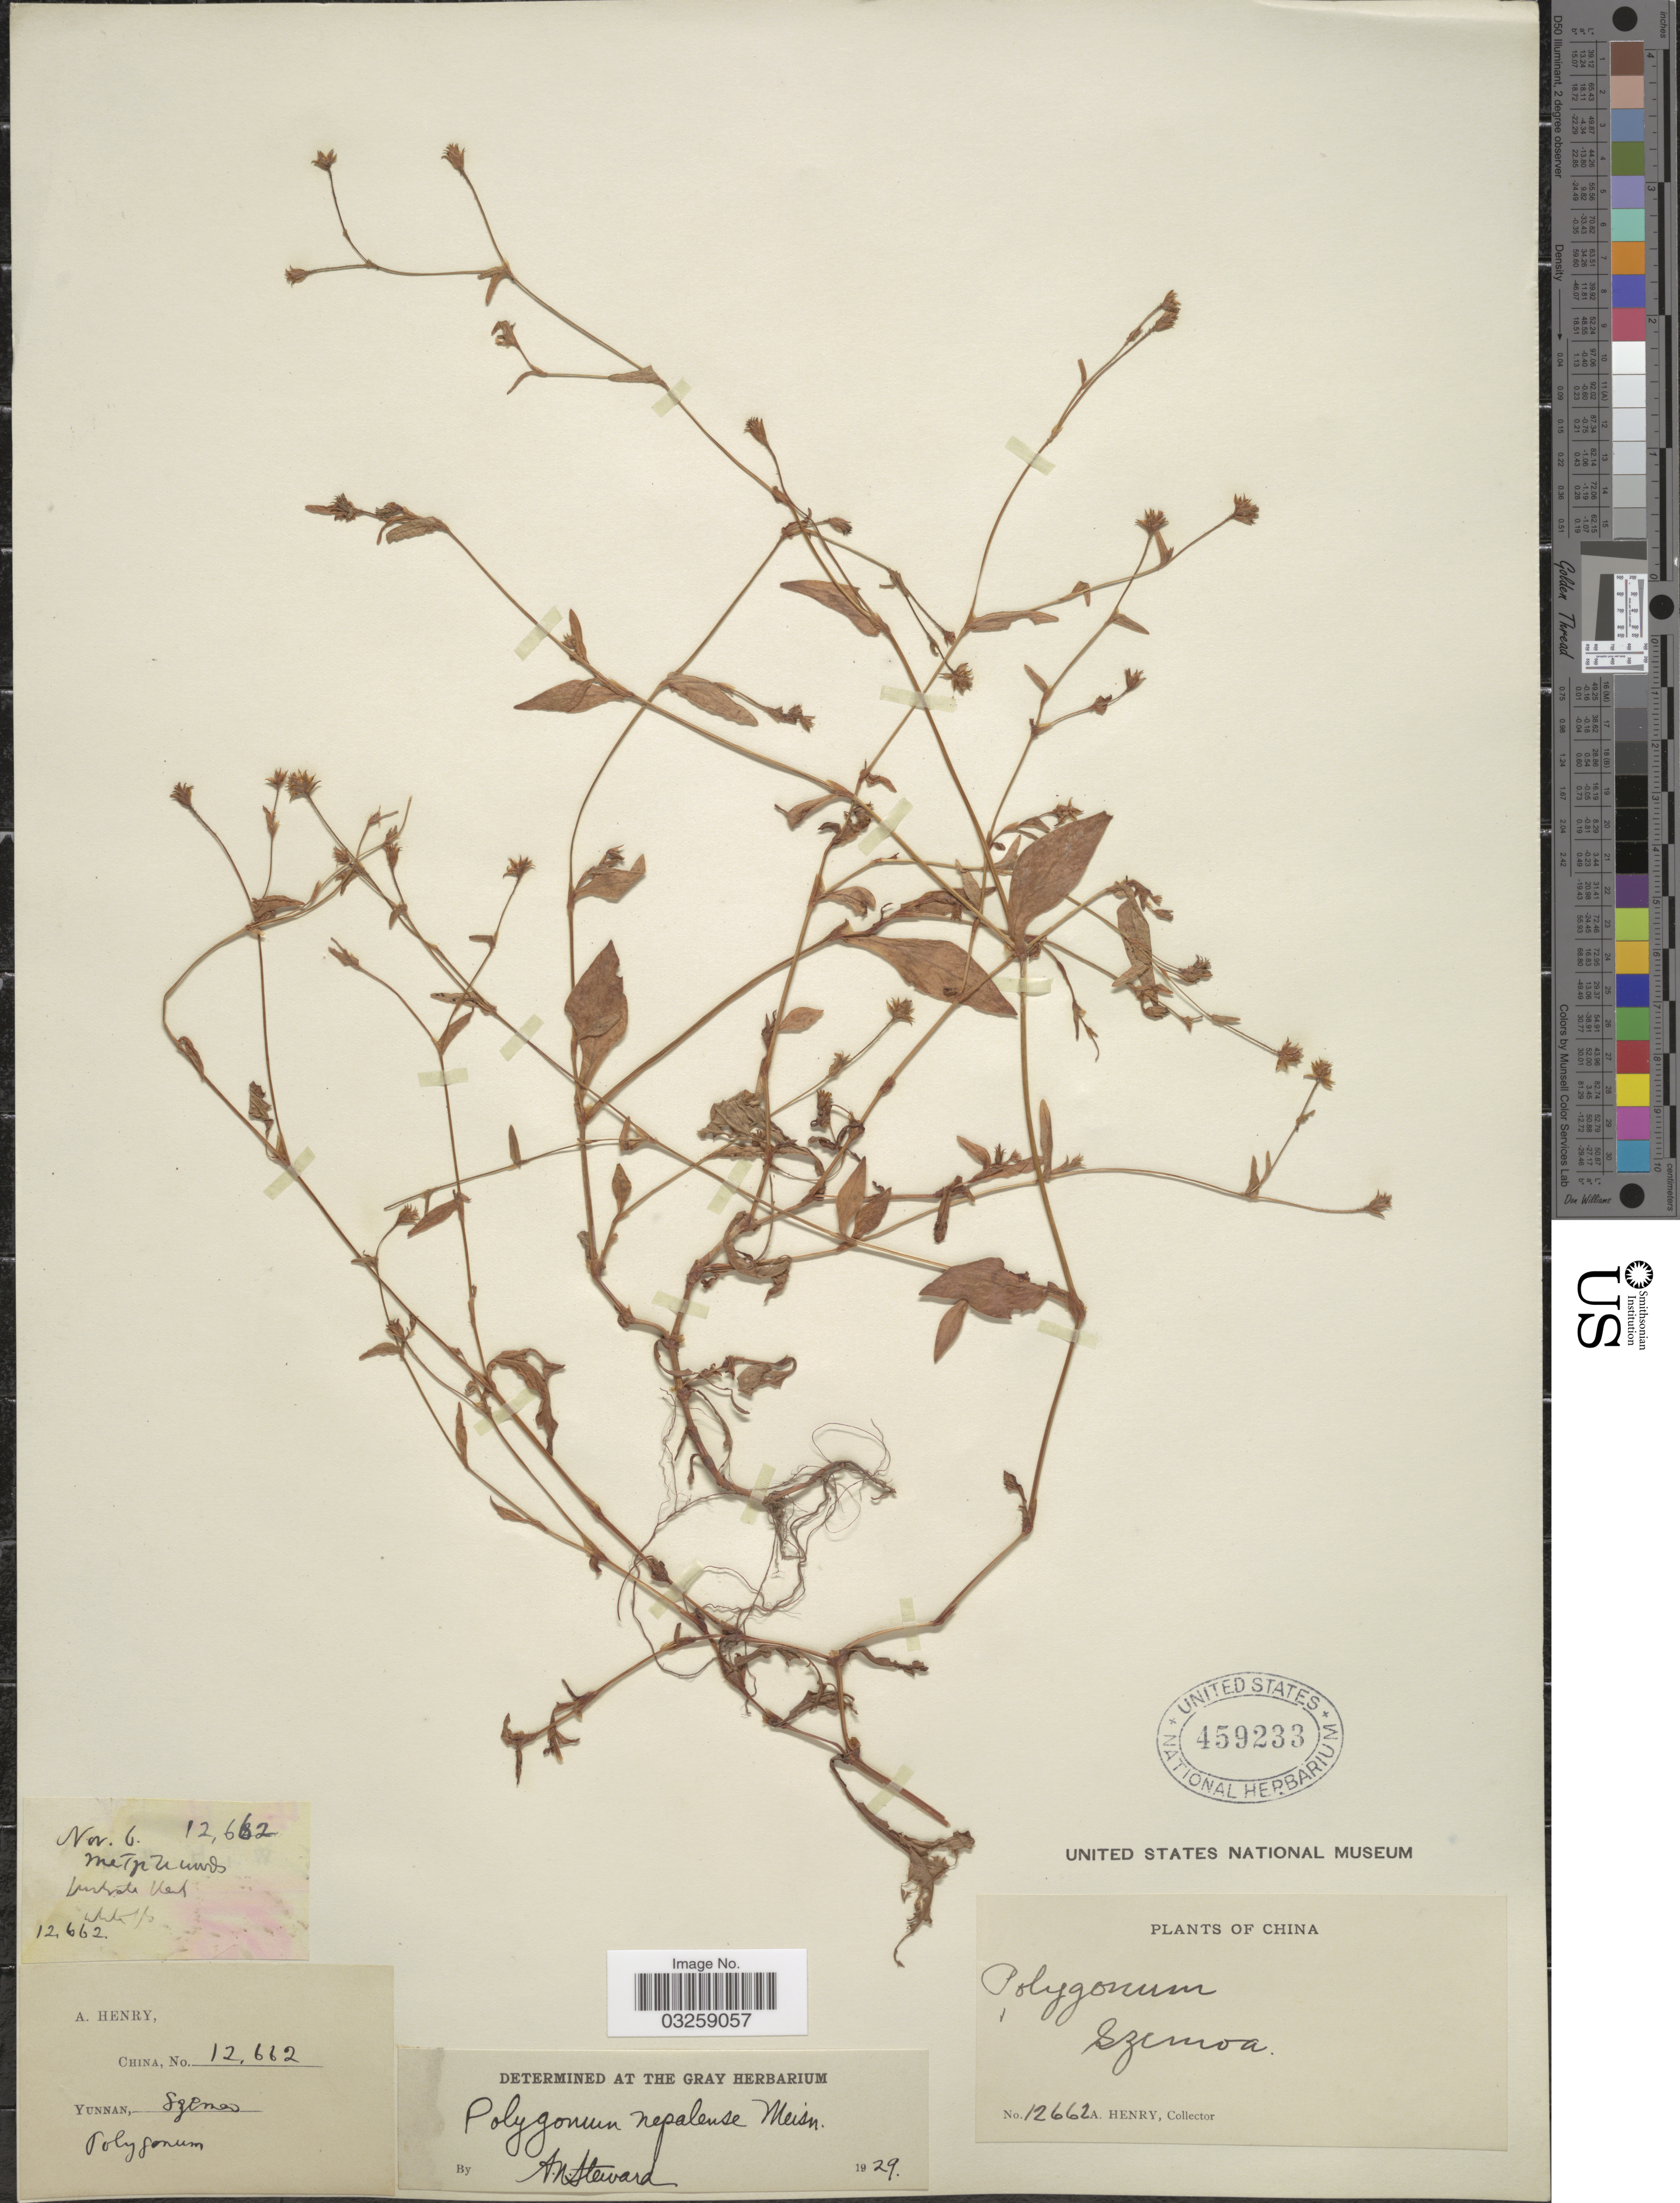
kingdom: Plantae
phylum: Tracheophyta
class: Magnoliopsida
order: Caryophyllales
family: Polygonaceae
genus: Polygonum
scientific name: Polygonum nepalense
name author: Meisn.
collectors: A. Henry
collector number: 12662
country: China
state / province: Yunnan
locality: Szemoa. [illegible text].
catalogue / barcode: US 459233